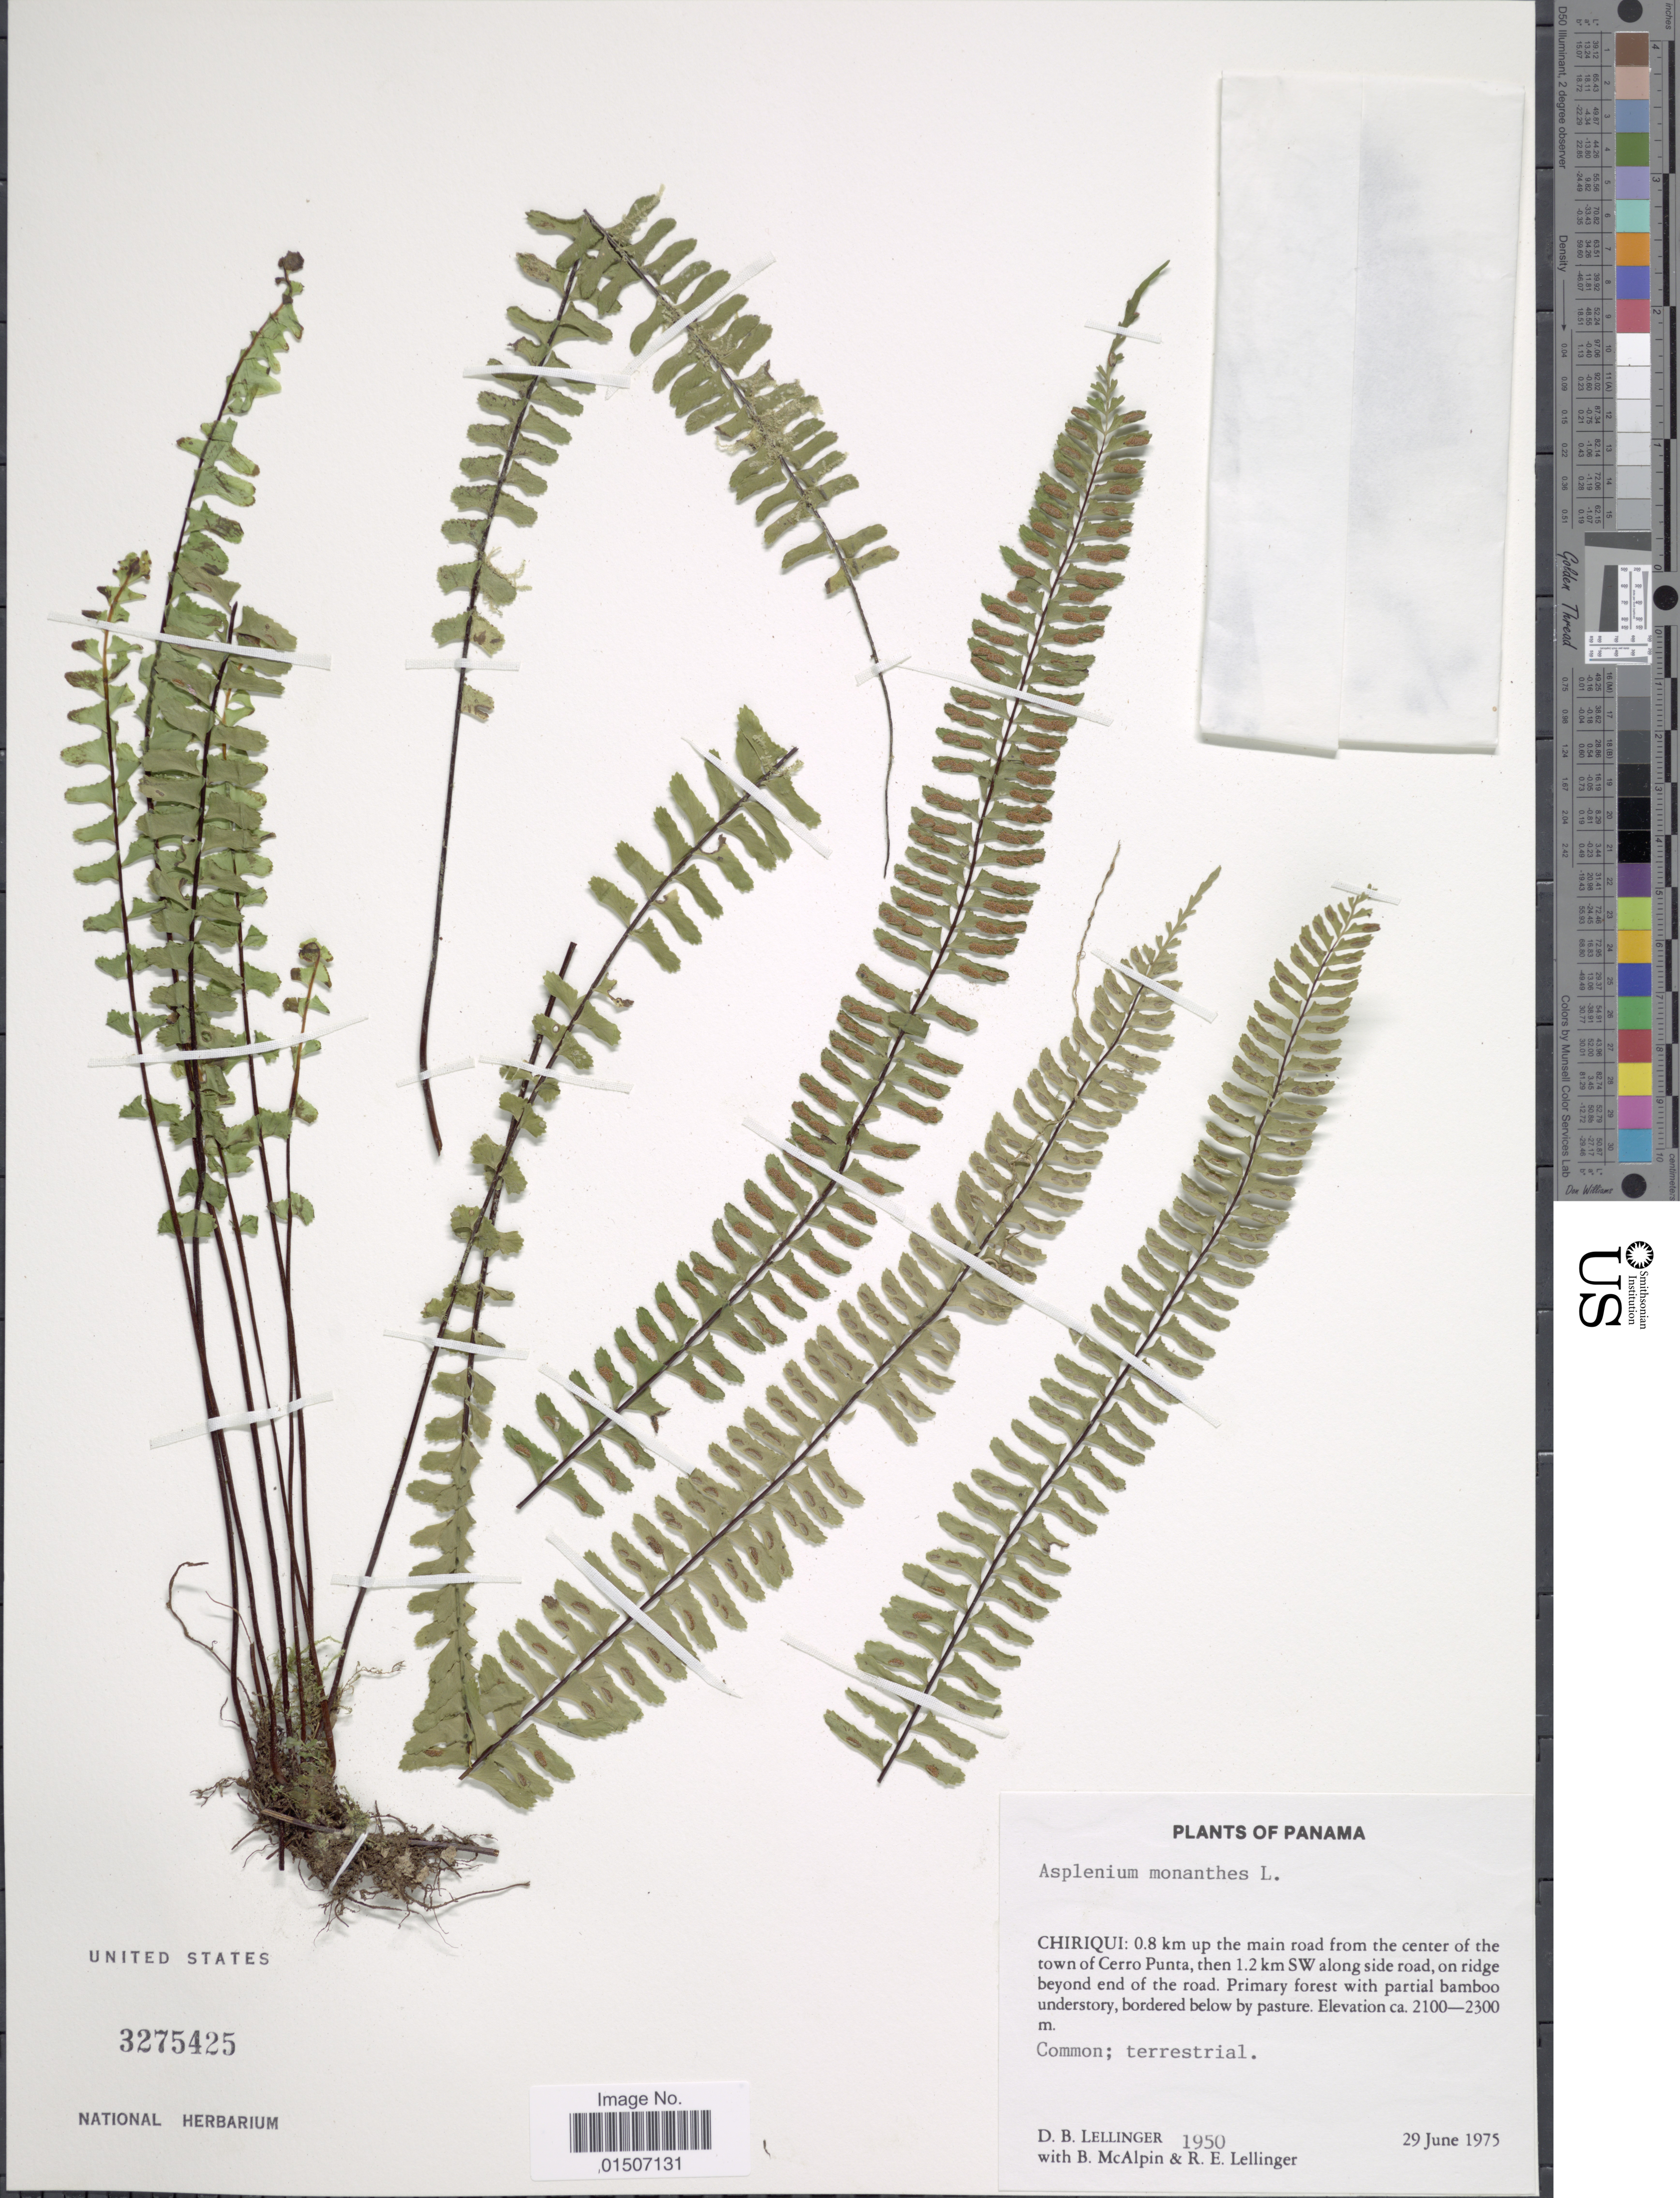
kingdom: Plantae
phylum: Tracheophyta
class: Polypodiopsida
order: Polypodiales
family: Aspleniaceae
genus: Asplenium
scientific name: Asplenium monanthes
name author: L.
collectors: D. B. Lellinger, B. McAlpin & R. E. Lellinger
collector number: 1950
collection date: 1975-06-29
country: Panama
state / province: Chiriqui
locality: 0.8 km up the main road from the center of the town of Cerro Punta, then 1.2 km SW along side road, on ridge beyond end of the road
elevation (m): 2100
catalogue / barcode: US 3275425